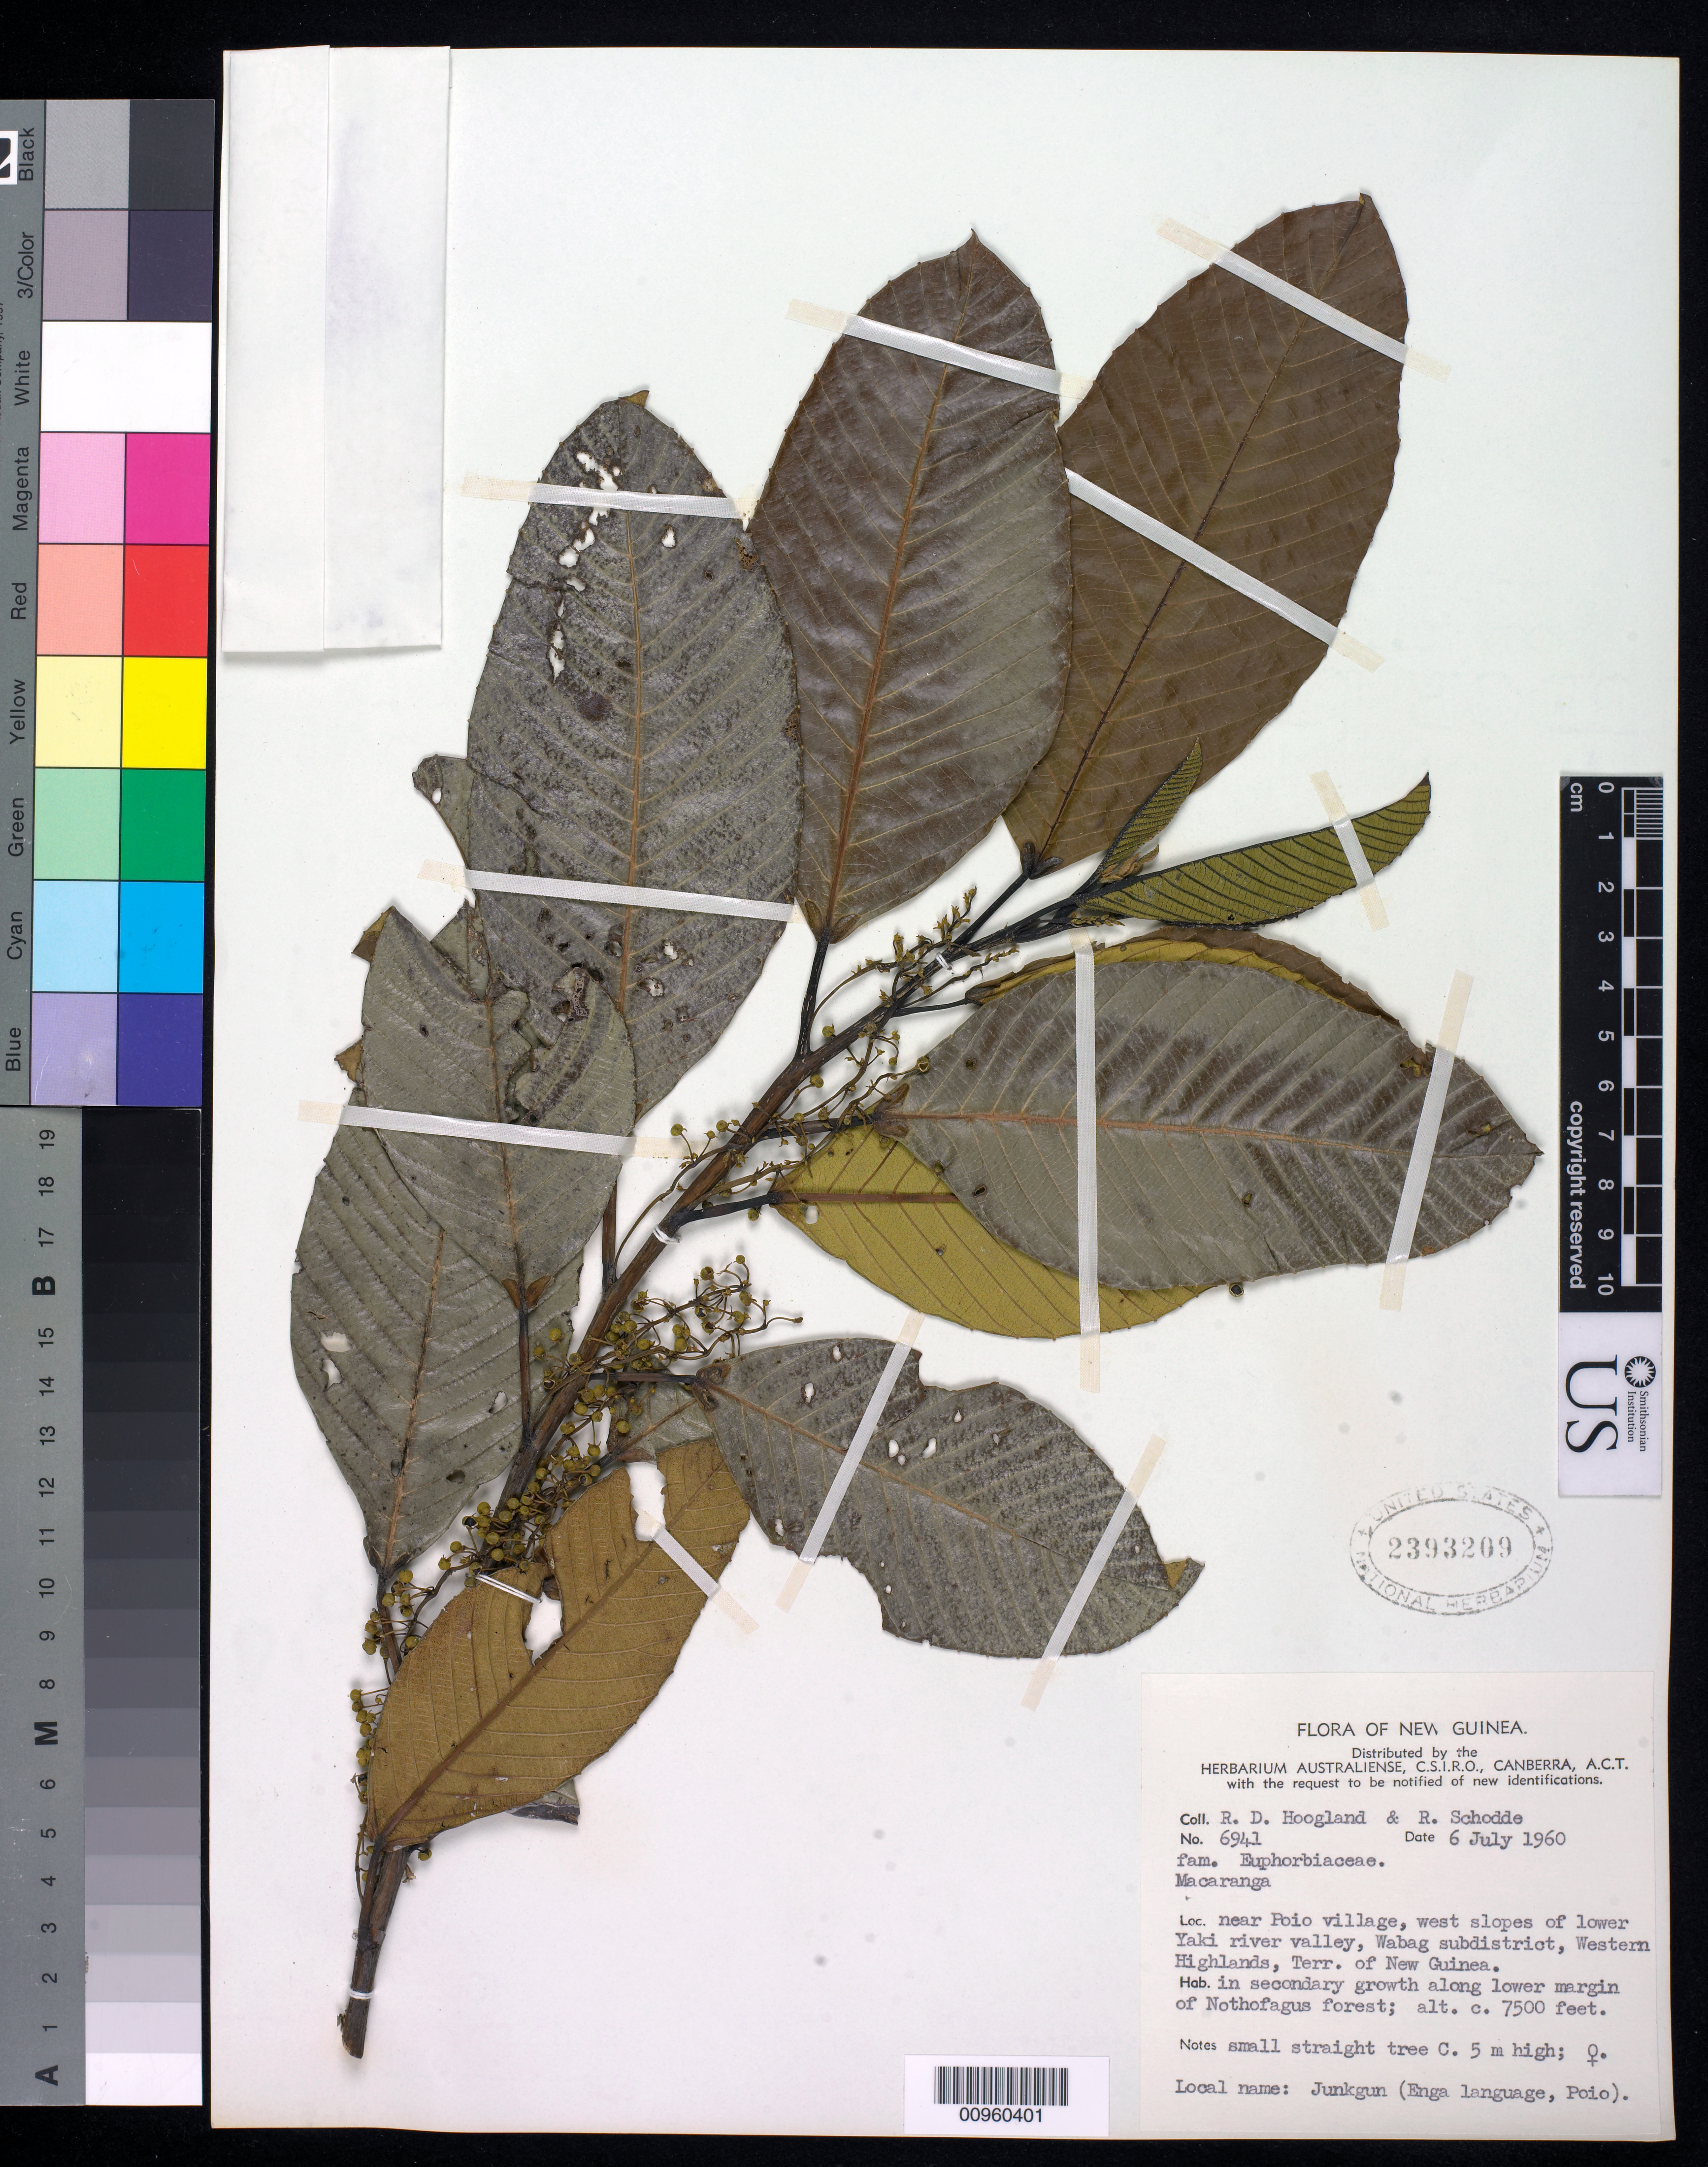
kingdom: Plantae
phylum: Tracheophyta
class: Magnoliopsida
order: Malpighiales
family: Euphorbiaceae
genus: Macaranga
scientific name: Macaranga sp.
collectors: R. D. Hoogland & R. Schodde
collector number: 6941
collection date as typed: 06 Jul 1960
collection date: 1960-07-06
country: Papua New Guinea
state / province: Enga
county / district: Wabag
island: New Guinea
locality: West slope lower Yaki River valley, near Poio Village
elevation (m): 2286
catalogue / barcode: US 2393209